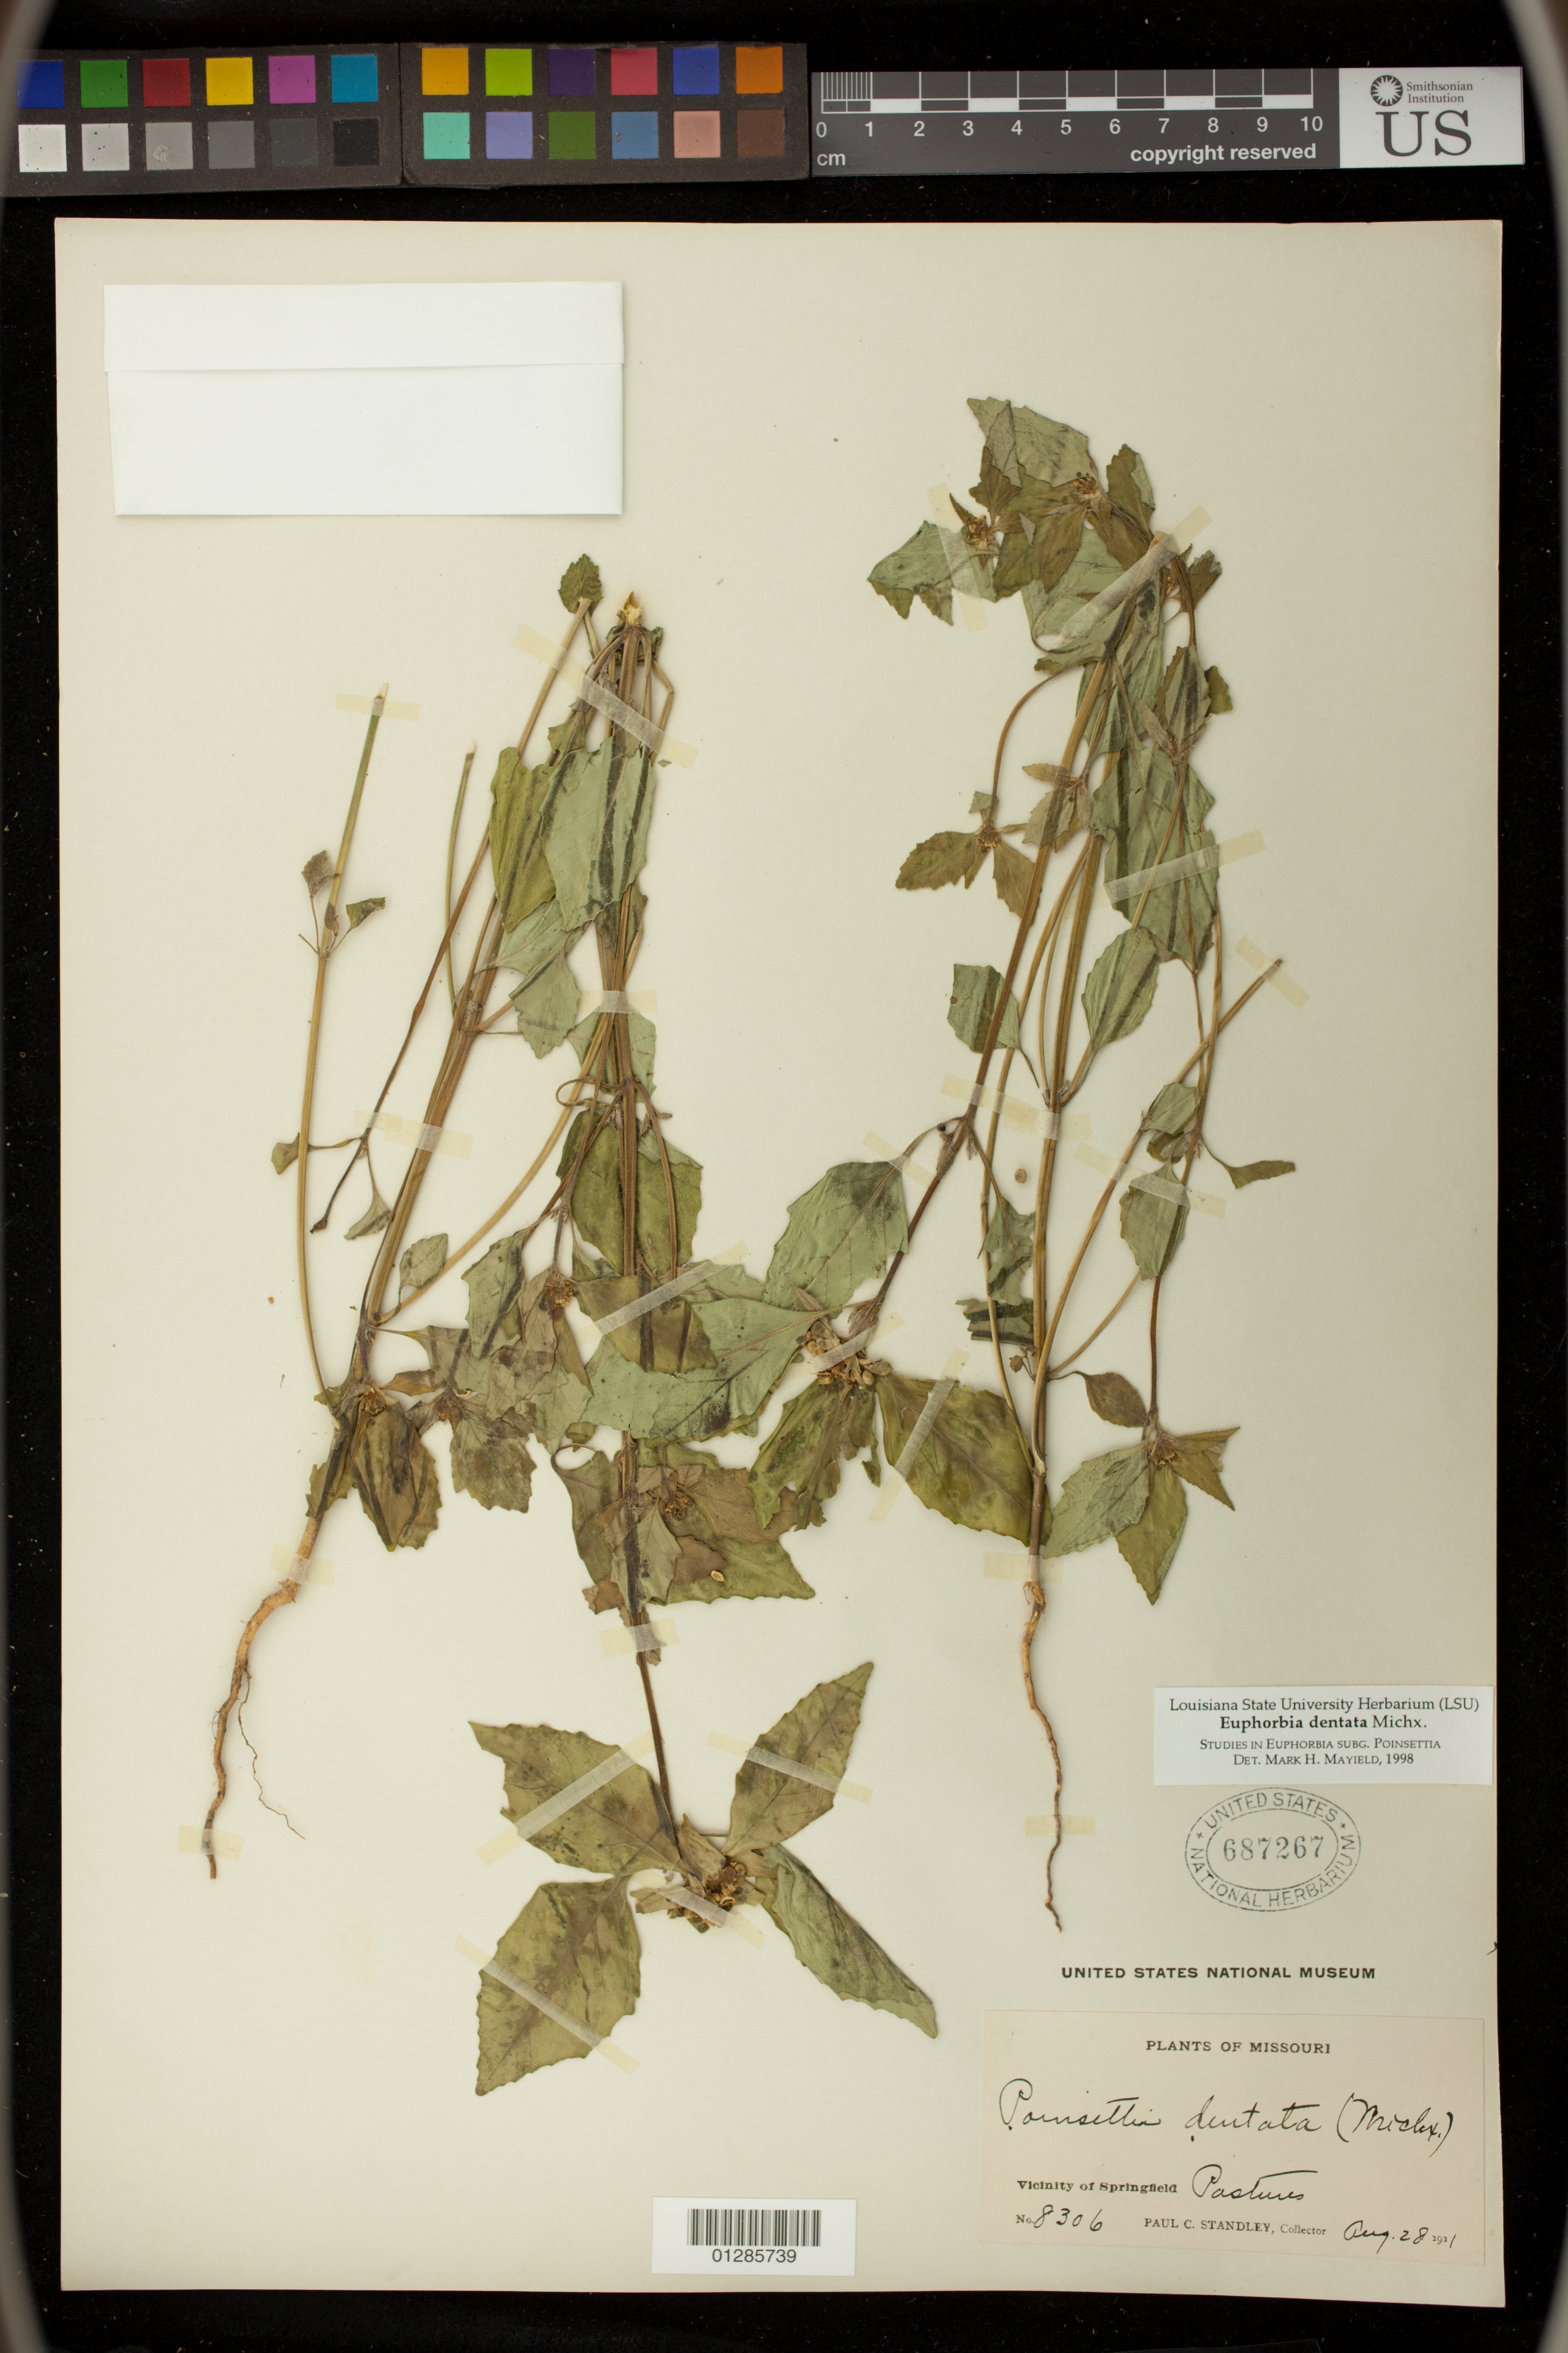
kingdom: Plantae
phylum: Tracheophyta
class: Magnoliopsida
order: Malpighiales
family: Euphorbiaceae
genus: Euphorbia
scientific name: Euphorbia dentata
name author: Michx.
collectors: P. C. Standley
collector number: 8306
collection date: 1911-08-28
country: United States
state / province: Missouri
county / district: Greene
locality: Vicinity of Springfield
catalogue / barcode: US 687267